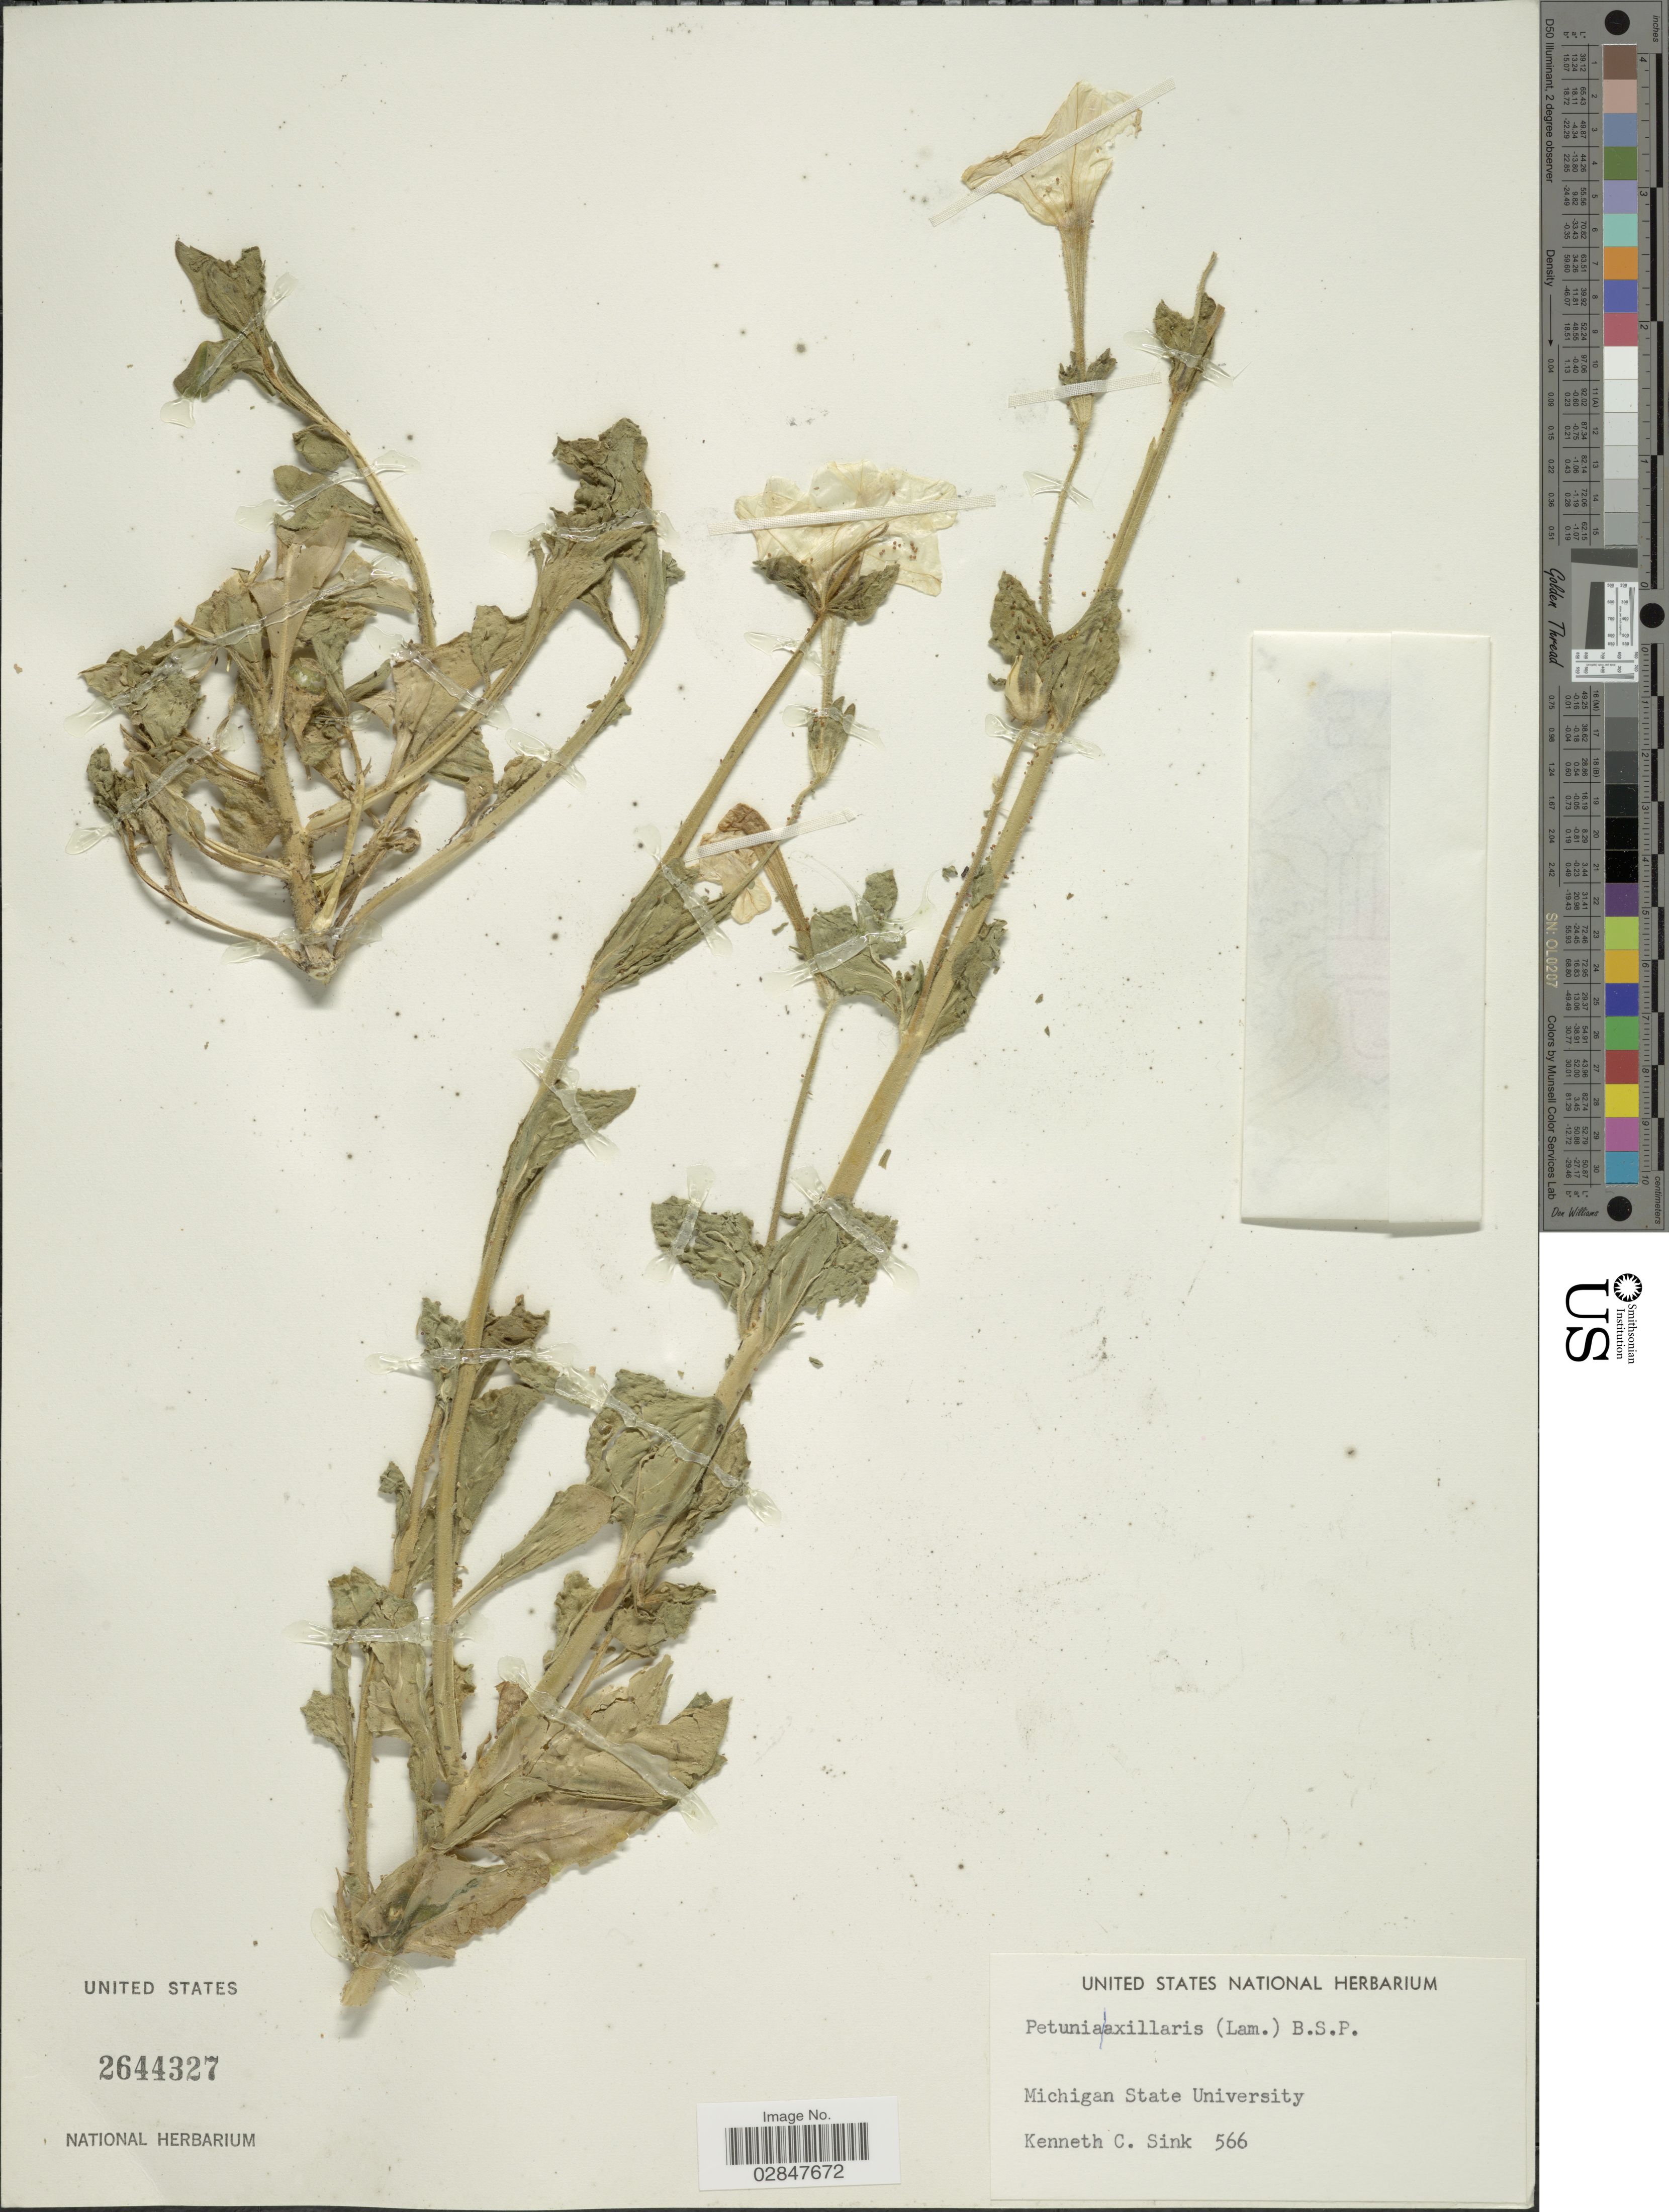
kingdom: Plantae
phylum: Tracheophyta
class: Magnoliopsida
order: Solanales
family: Solanaceae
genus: Petunia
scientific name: Petunia axillaris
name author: (Lam.) Britton, Stearns & Poggenb.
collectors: K. Sink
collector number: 566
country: United States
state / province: Michigan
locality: Michigan State Univ.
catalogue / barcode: US 2644327